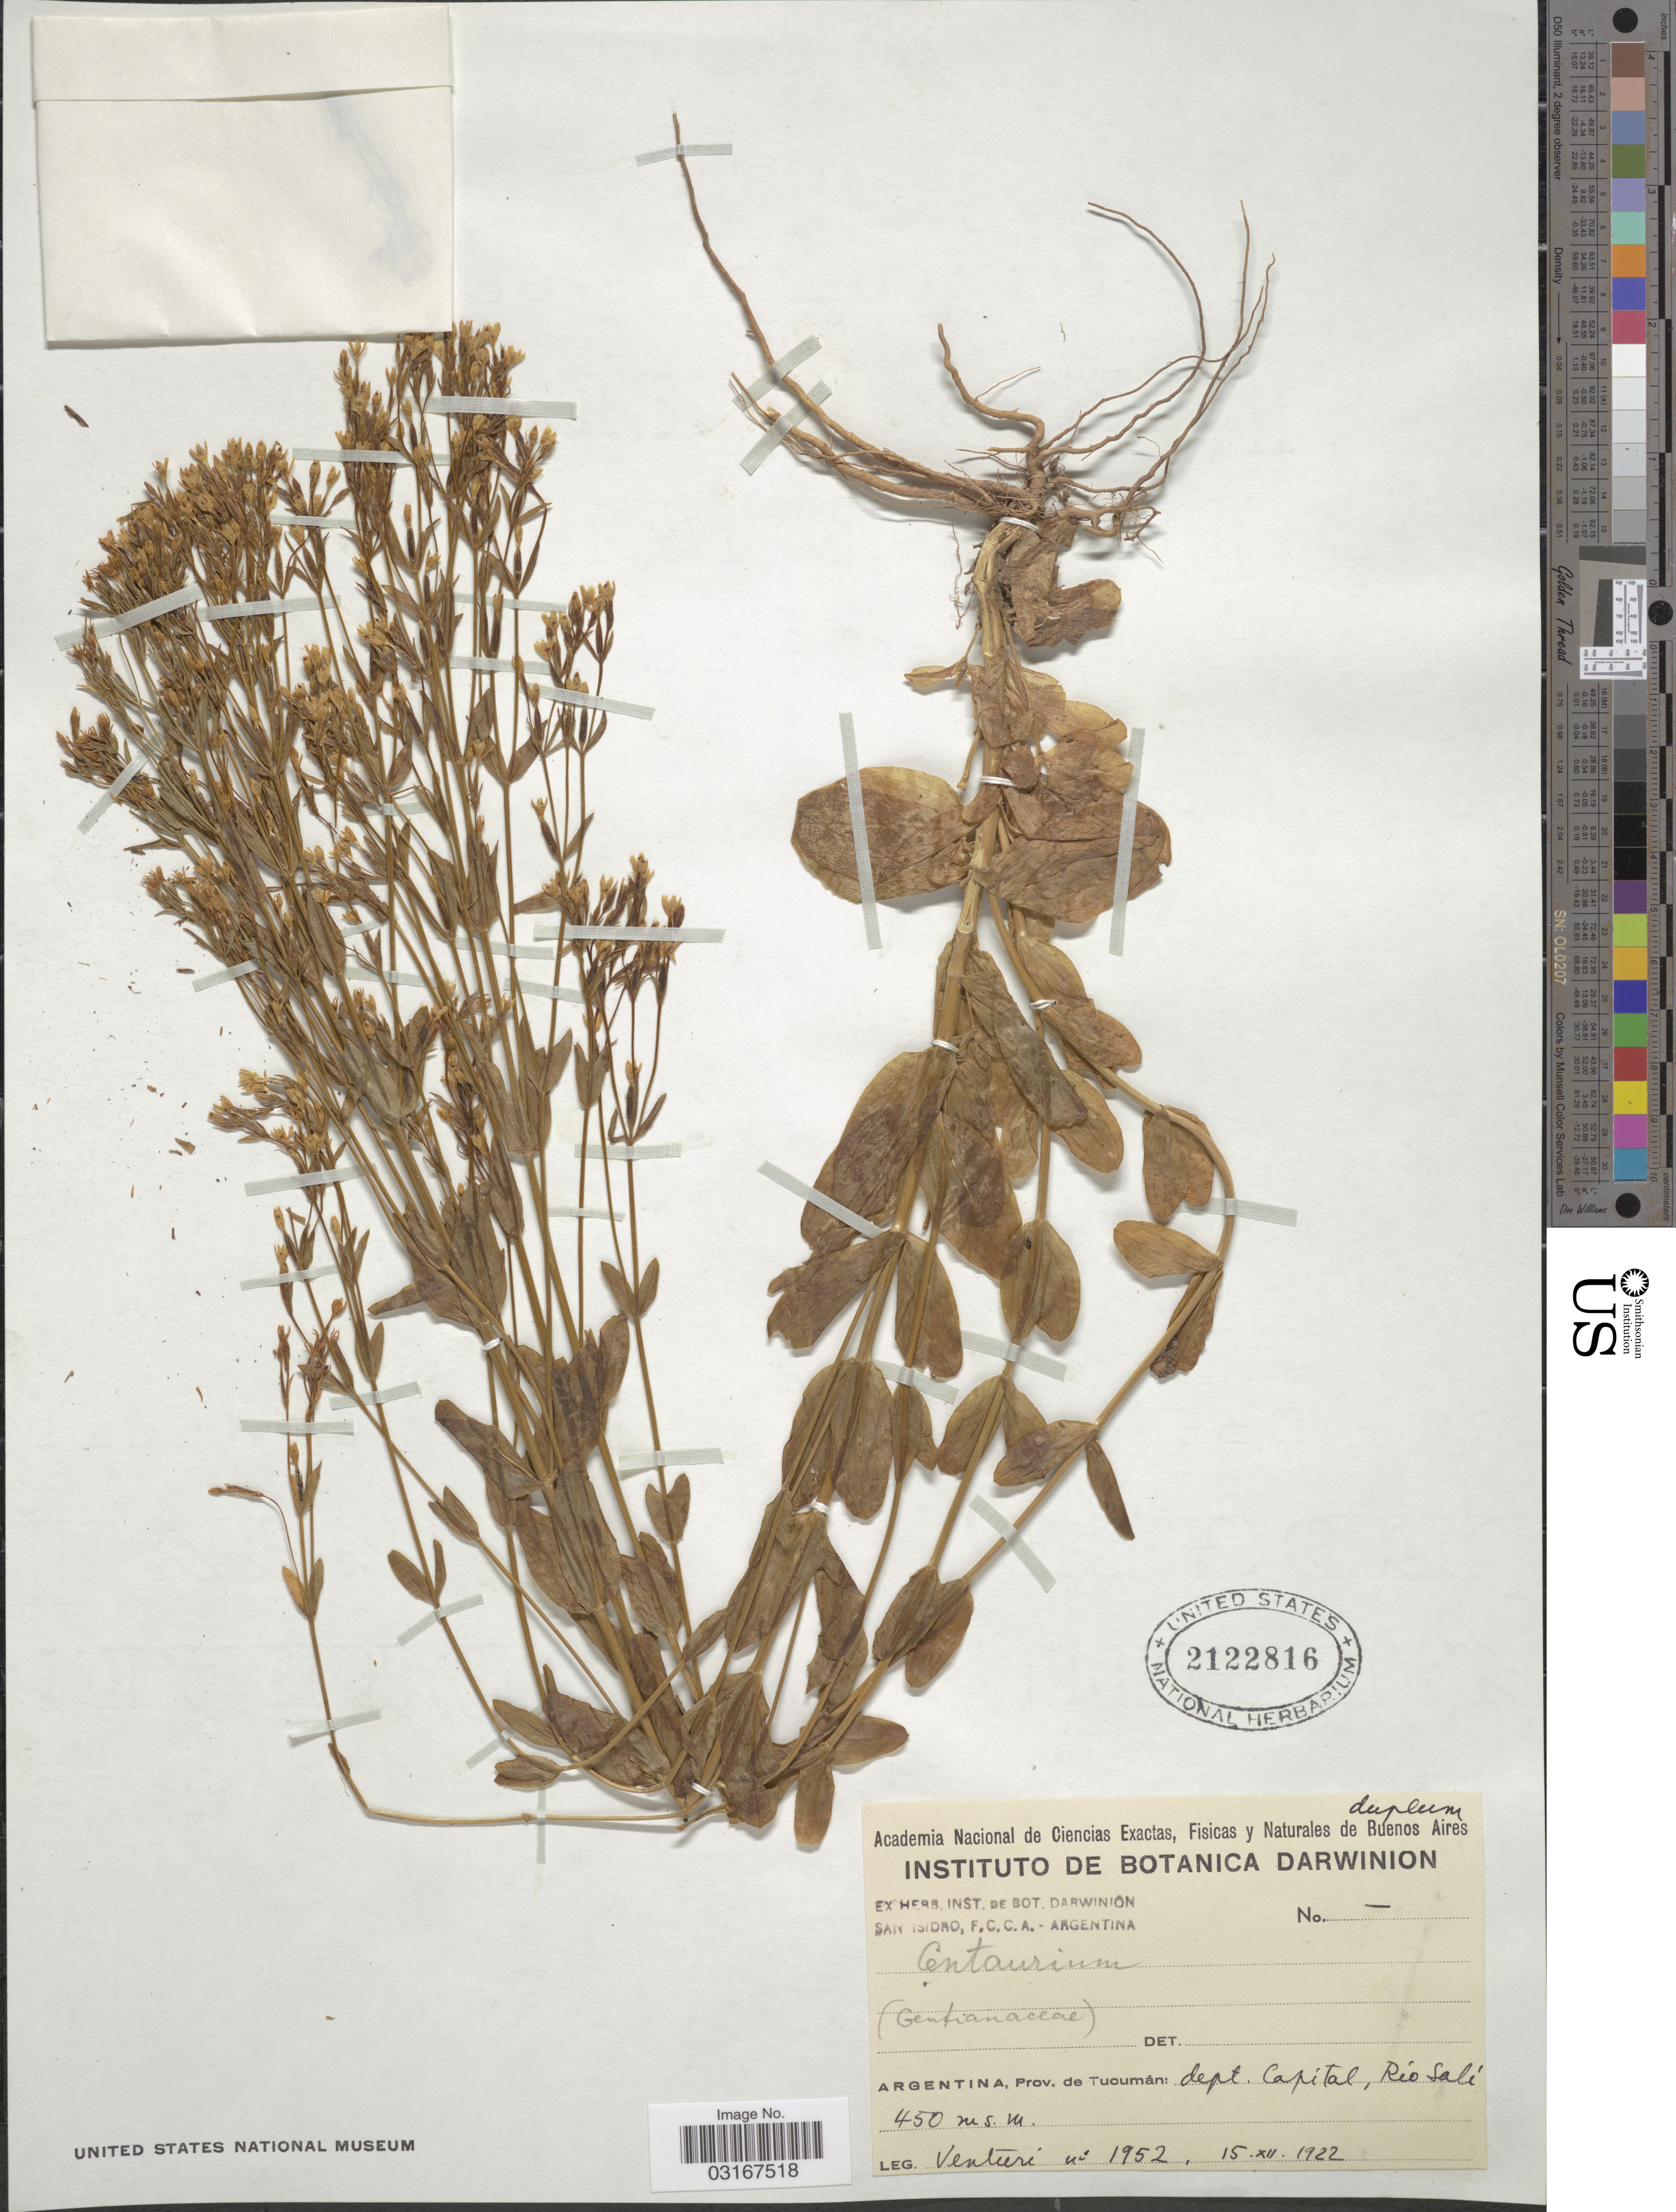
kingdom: Plantae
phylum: Tracheophyta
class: Magnoliopsida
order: Gentianales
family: Gentianaceae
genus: Centaurium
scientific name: Centaurium sp.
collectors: Venturi, --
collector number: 1952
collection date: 1922-12-15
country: Argentina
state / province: Tucuman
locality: Depto. Capital, Río Salí.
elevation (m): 450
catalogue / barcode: US 2122816